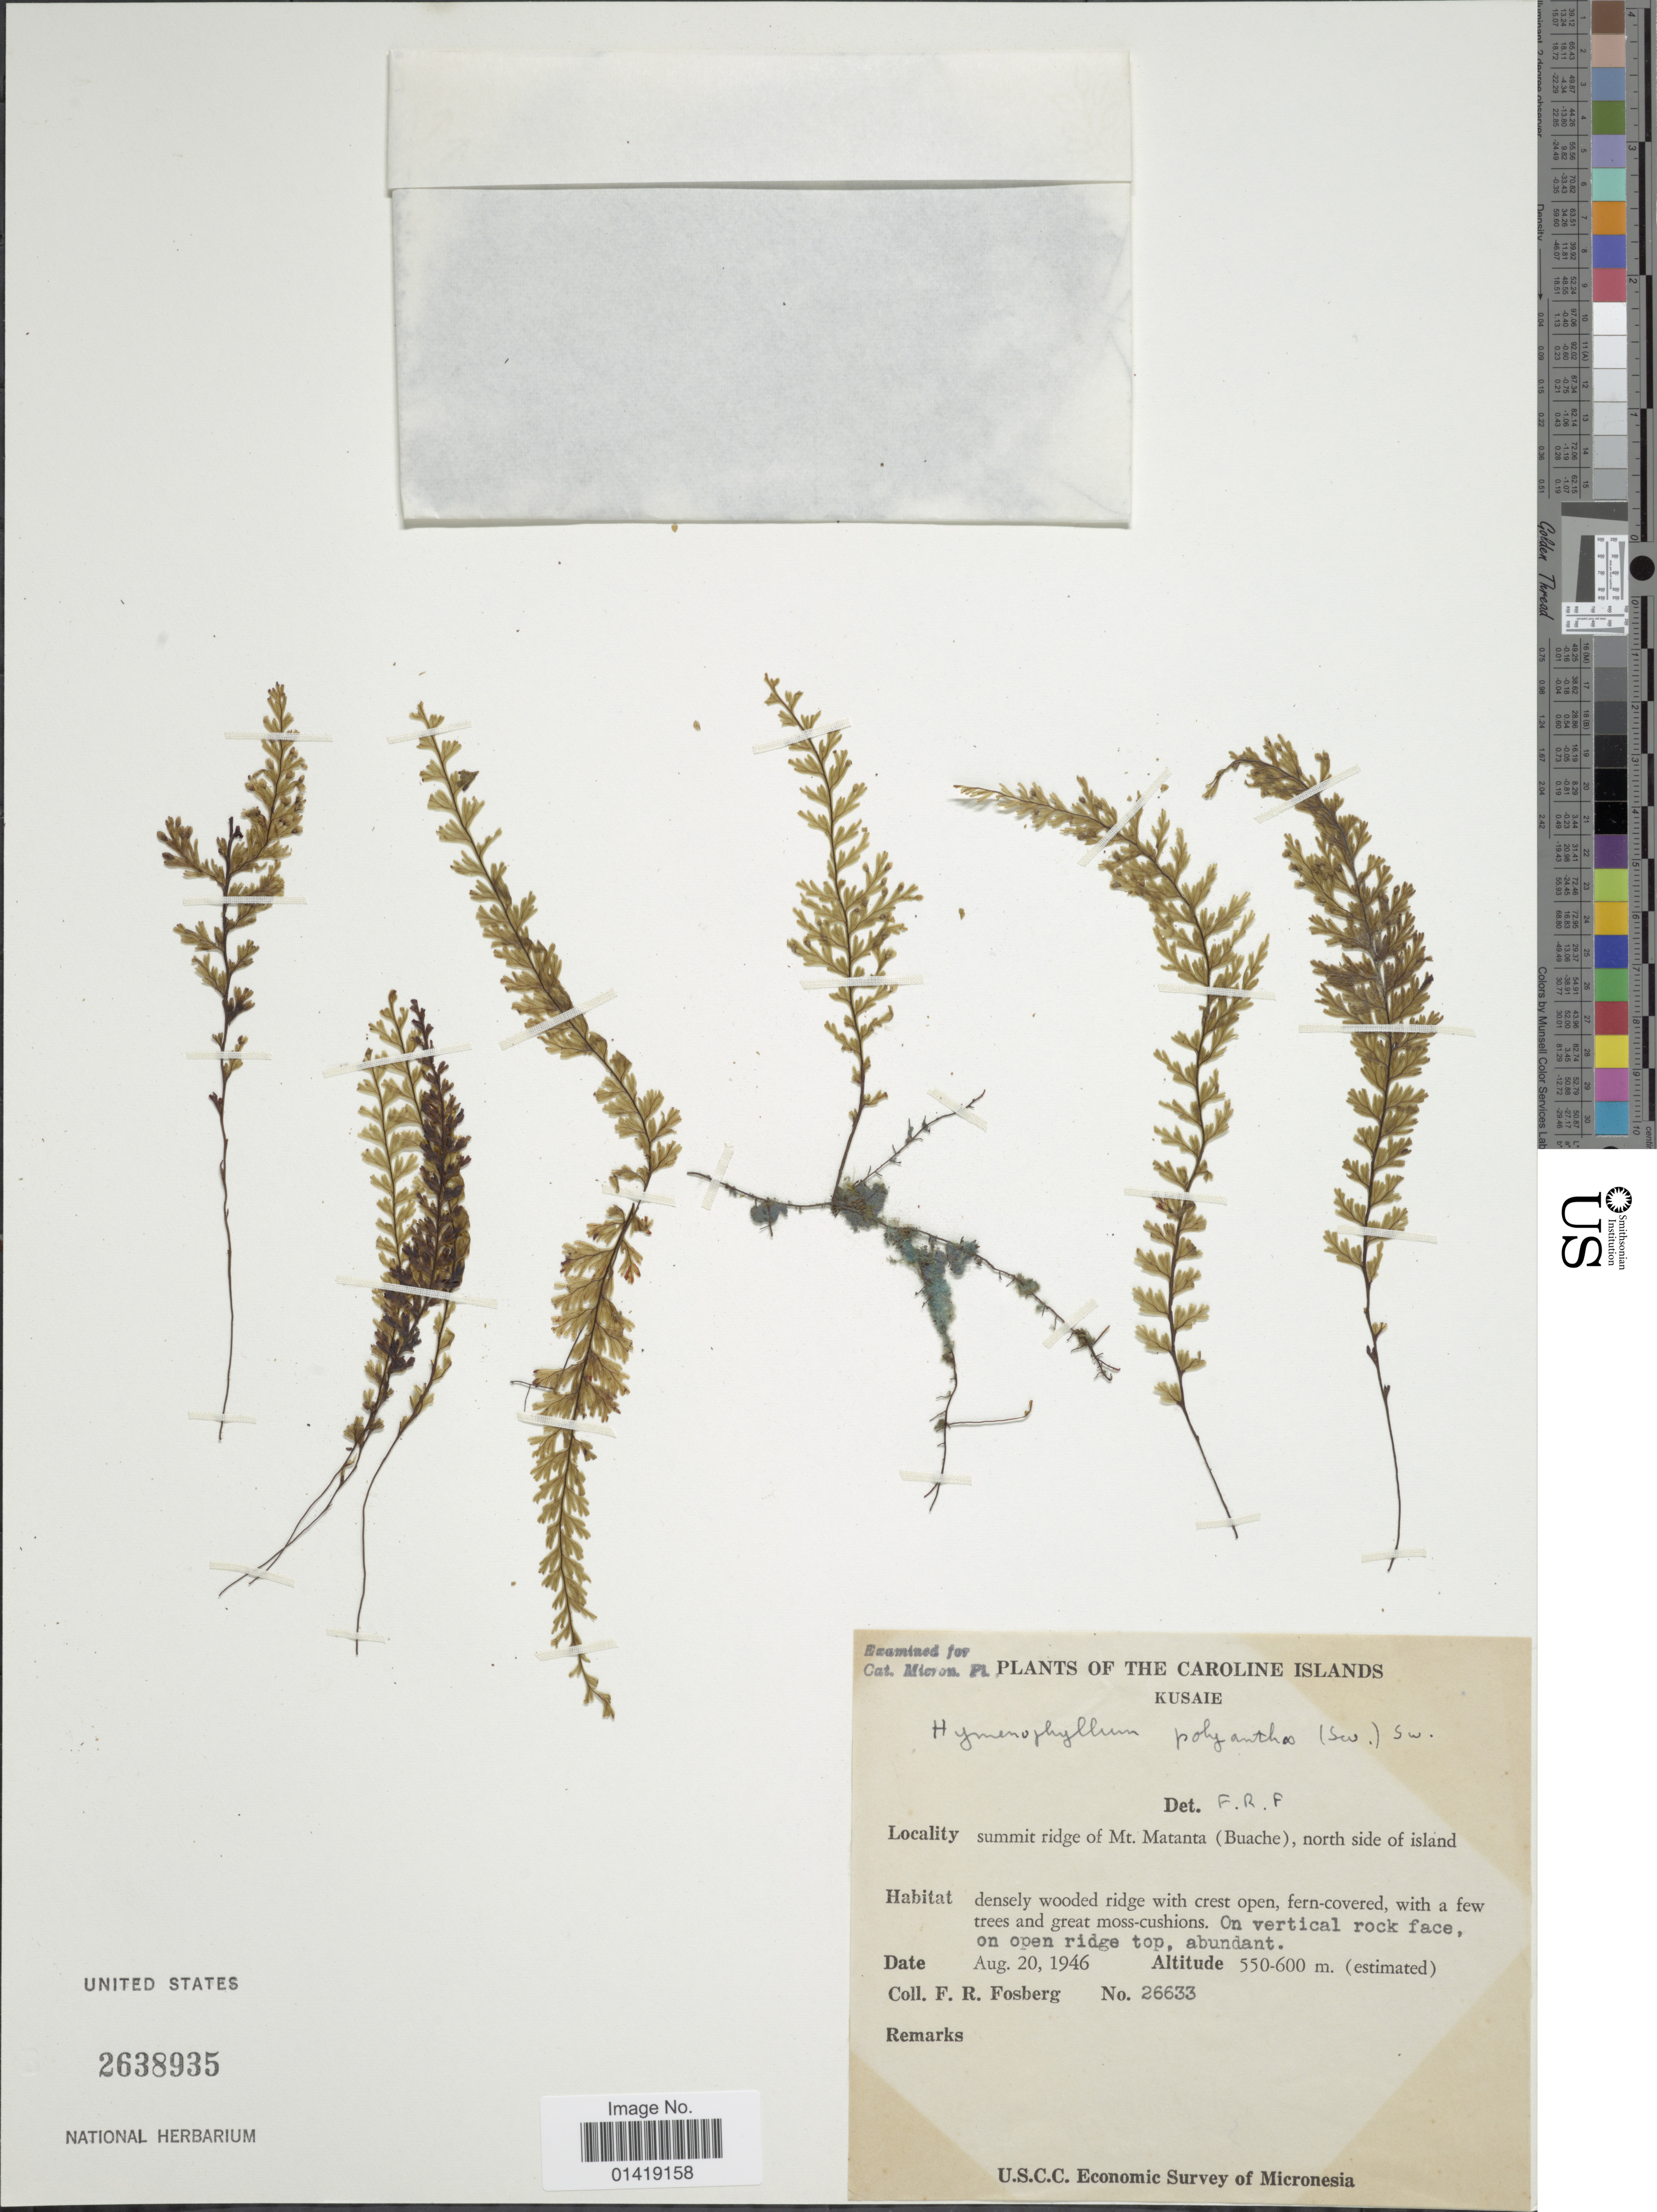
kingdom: Plantae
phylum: Tracheophyta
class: Polypodiopsida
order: Hymenophyllales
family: Hymenophyllaceae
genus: Hymenophyllum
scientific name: Hymenophyllum polyanthos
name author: (Sw.) Sw.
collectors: F. R. Fosberg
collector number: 26633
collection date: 1946-08-20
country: Micronesia, Federated States of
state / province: Kosrae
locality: The Caroline Islands Kusaie summit ridge of Mt. Matanta Buache north side of island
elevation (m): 550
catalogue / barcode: US 2638935